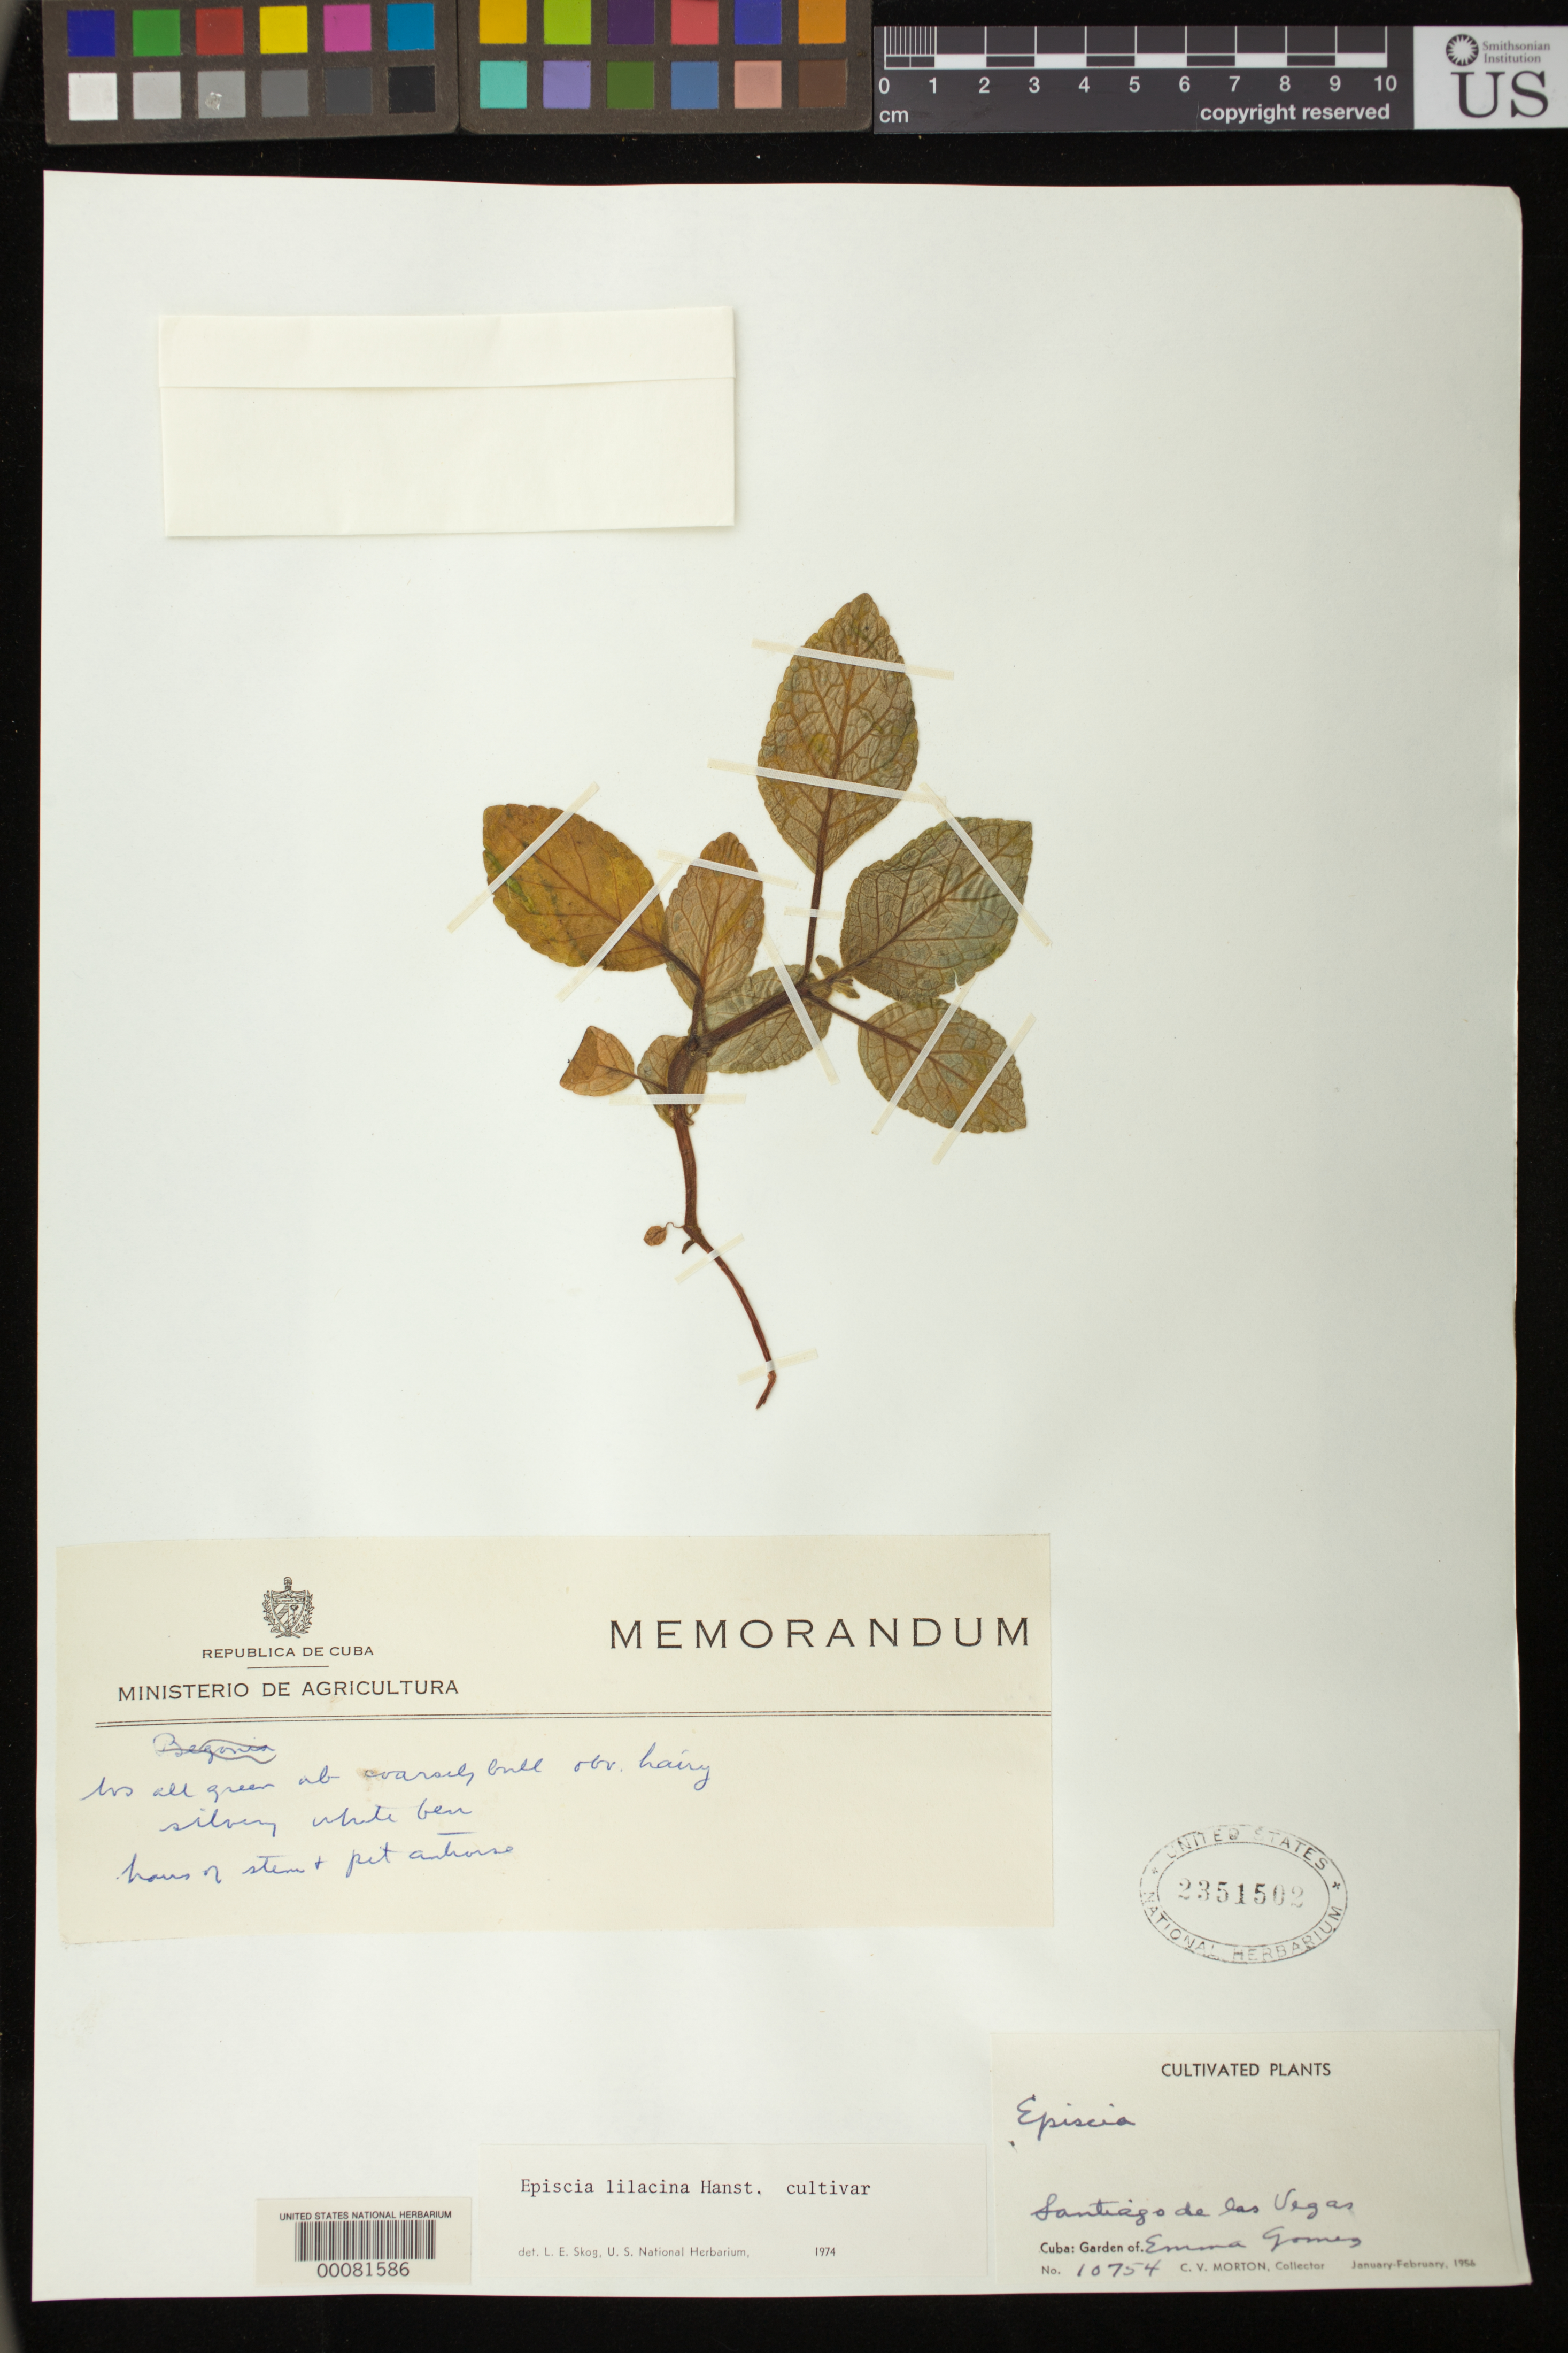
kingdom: Plantae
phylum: Tracheophyta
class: Magnoliopsida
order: Lamiales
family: Gesneriaceae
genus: Episcia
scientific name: Episcia lilacina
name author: Hanst.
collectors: C. V. Morton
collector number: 10754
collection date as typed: Jan-Feb 1956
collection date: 1956-01/1956-02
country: Cuba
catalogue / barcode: US 2351502